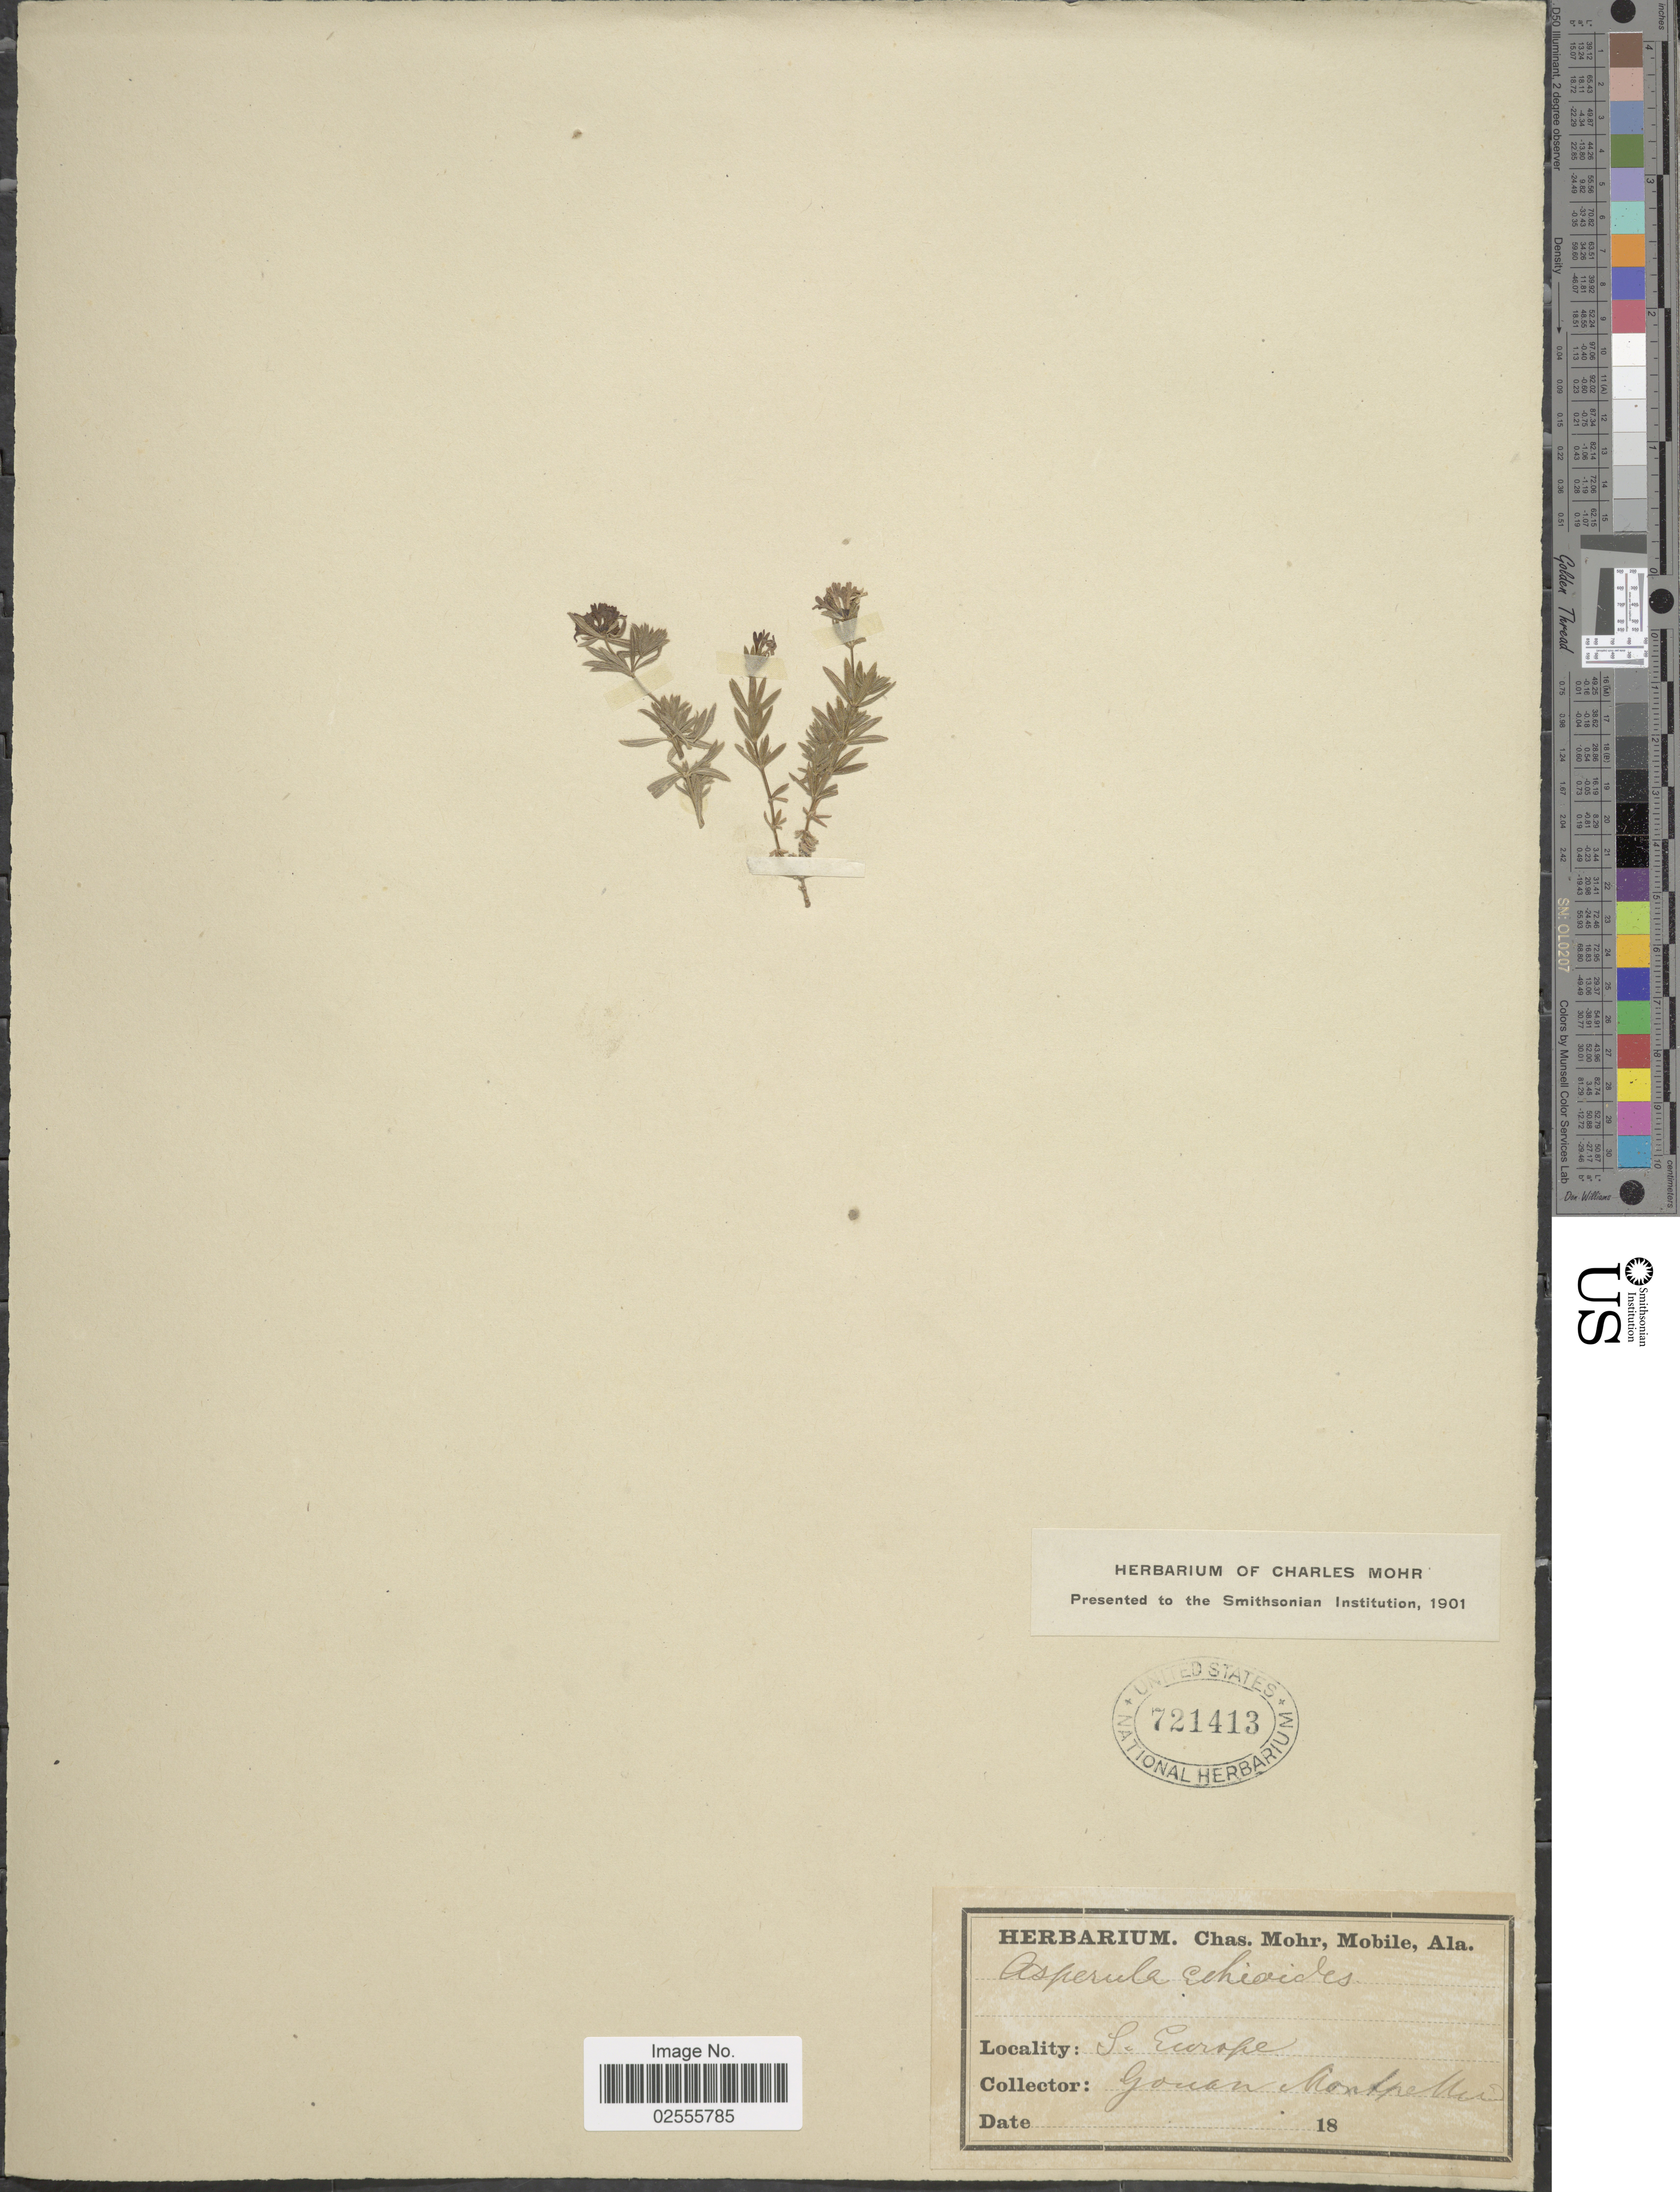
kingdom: Plantae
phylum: Tracheophyta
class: Magnoliopsida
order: Gentianales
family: Rubiaceae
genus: Asperula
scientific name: Asperula echioides ined.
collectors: ex herb. Charles Mohr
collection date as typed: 18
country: France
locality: S. Europe, Goucan Montpellier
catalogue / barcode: US 721413